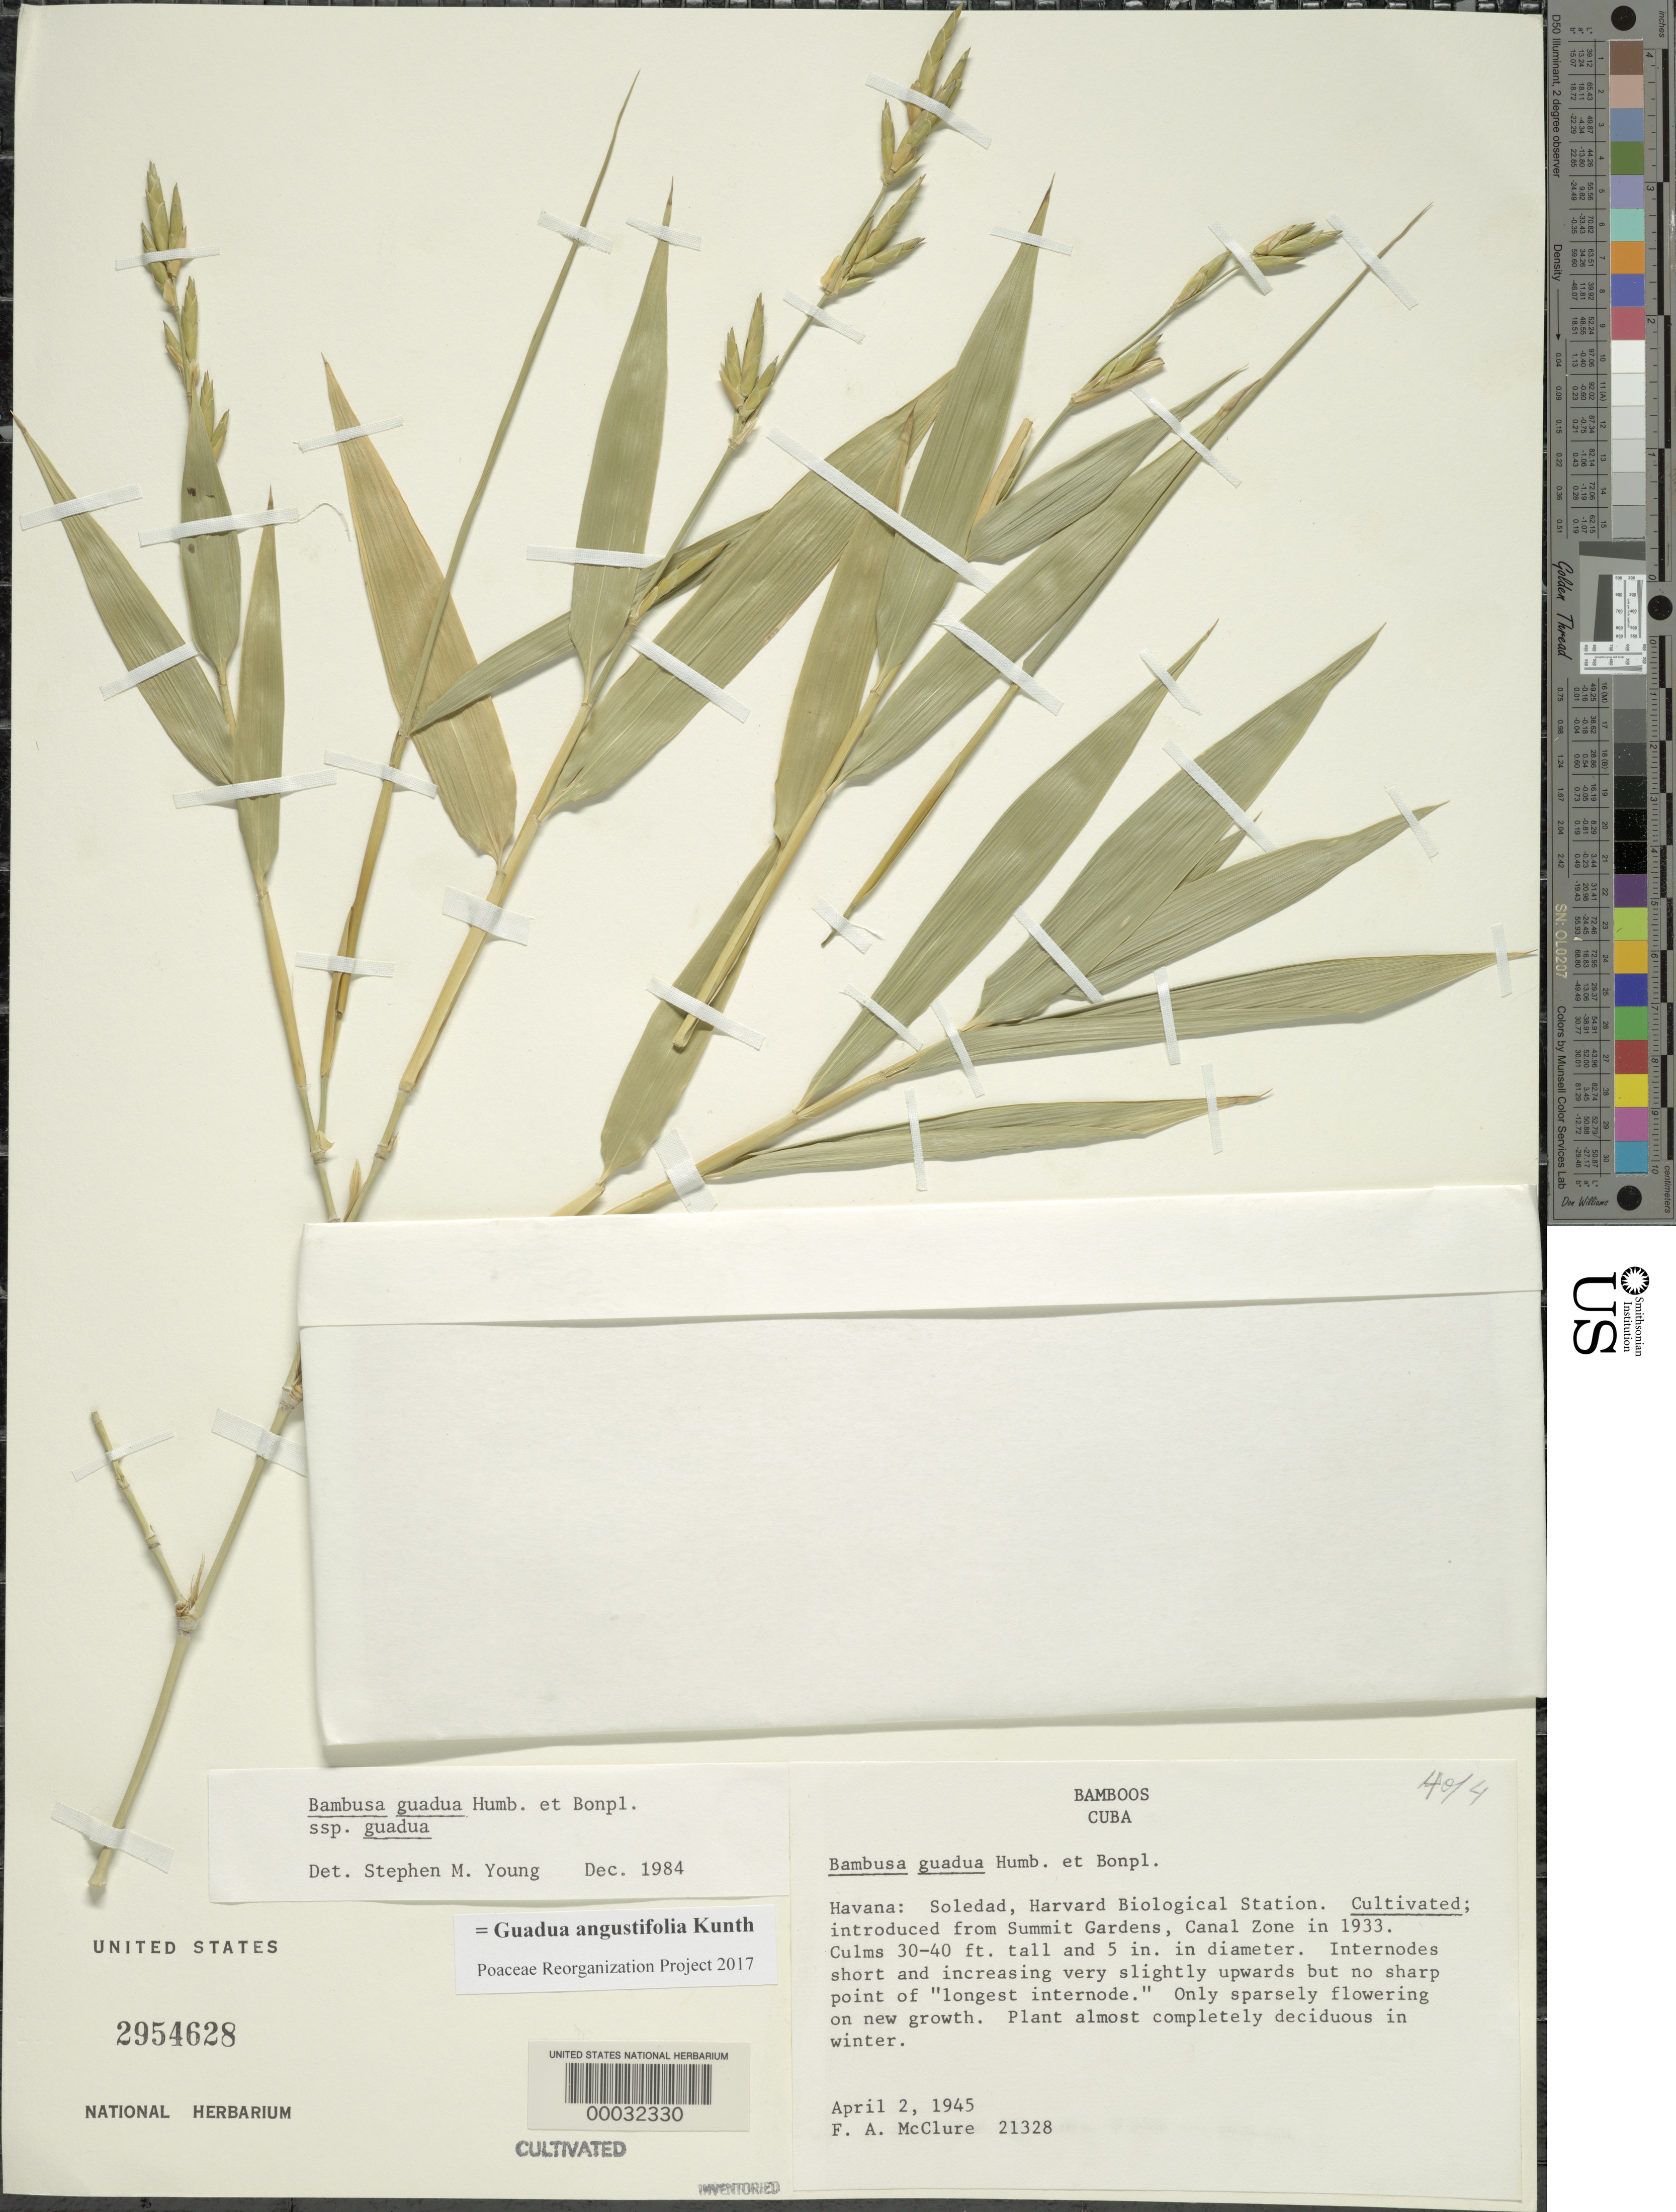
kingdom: Plantae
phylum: Tracheophyta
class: Liliopsida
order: Poales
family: Poaceae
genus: Guadua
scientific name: Guadua angustifolia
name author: Kunth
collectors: F. A. McClure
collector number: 21328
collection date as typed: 02 Apr 1945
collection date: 1945-04-02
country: Cuba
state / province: La Habana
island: Greater Antilles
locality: Harvard Biological Sta.; Soledad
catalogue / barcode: US 2954628